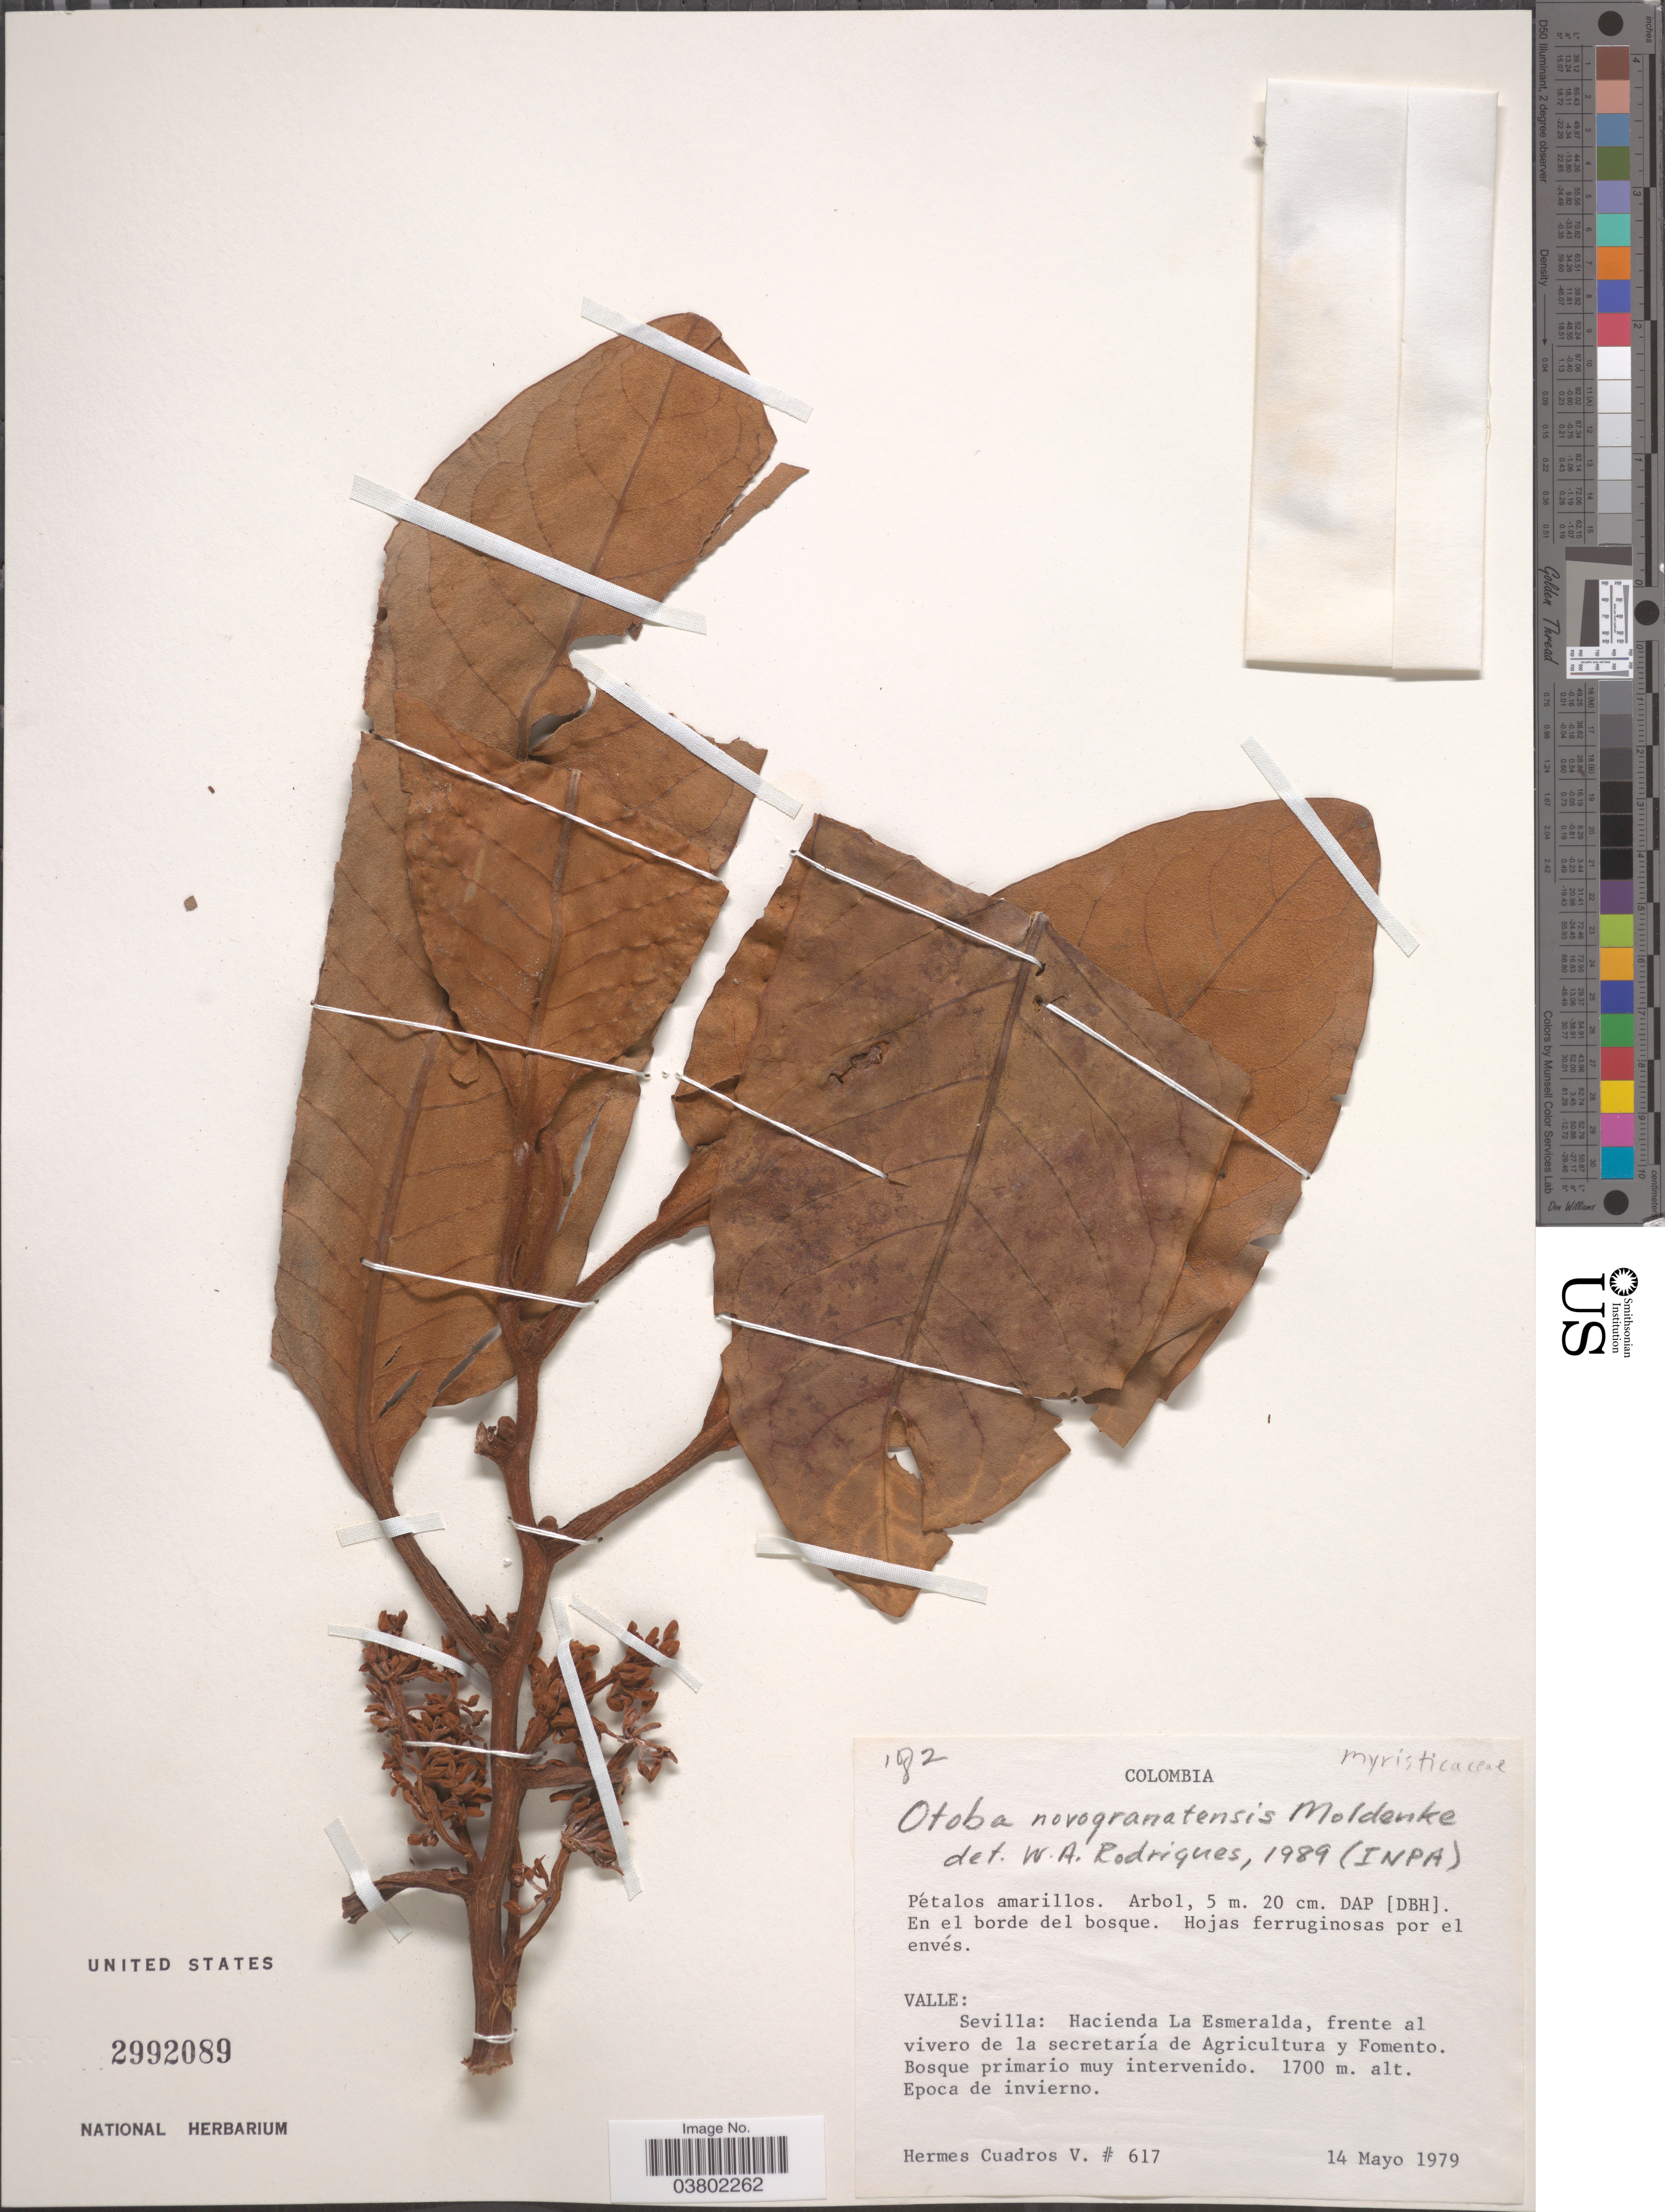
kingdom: Plantae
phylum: Tracheophyta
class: Magnoliopsida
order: Magnoliales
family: Myristicaceae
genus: Otoba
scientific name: Otoba novogranatensis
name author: Moldenke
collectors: H. Cuadros V.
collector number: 617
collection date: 1979-05-14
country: Colombia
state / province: Valle del Cauca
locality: Valle: Sevilla: Hacienda La Esmeralda, frente al vivero de la secretaría de Agricultura y Fomento.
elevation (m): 1700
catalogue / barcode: US 2992089